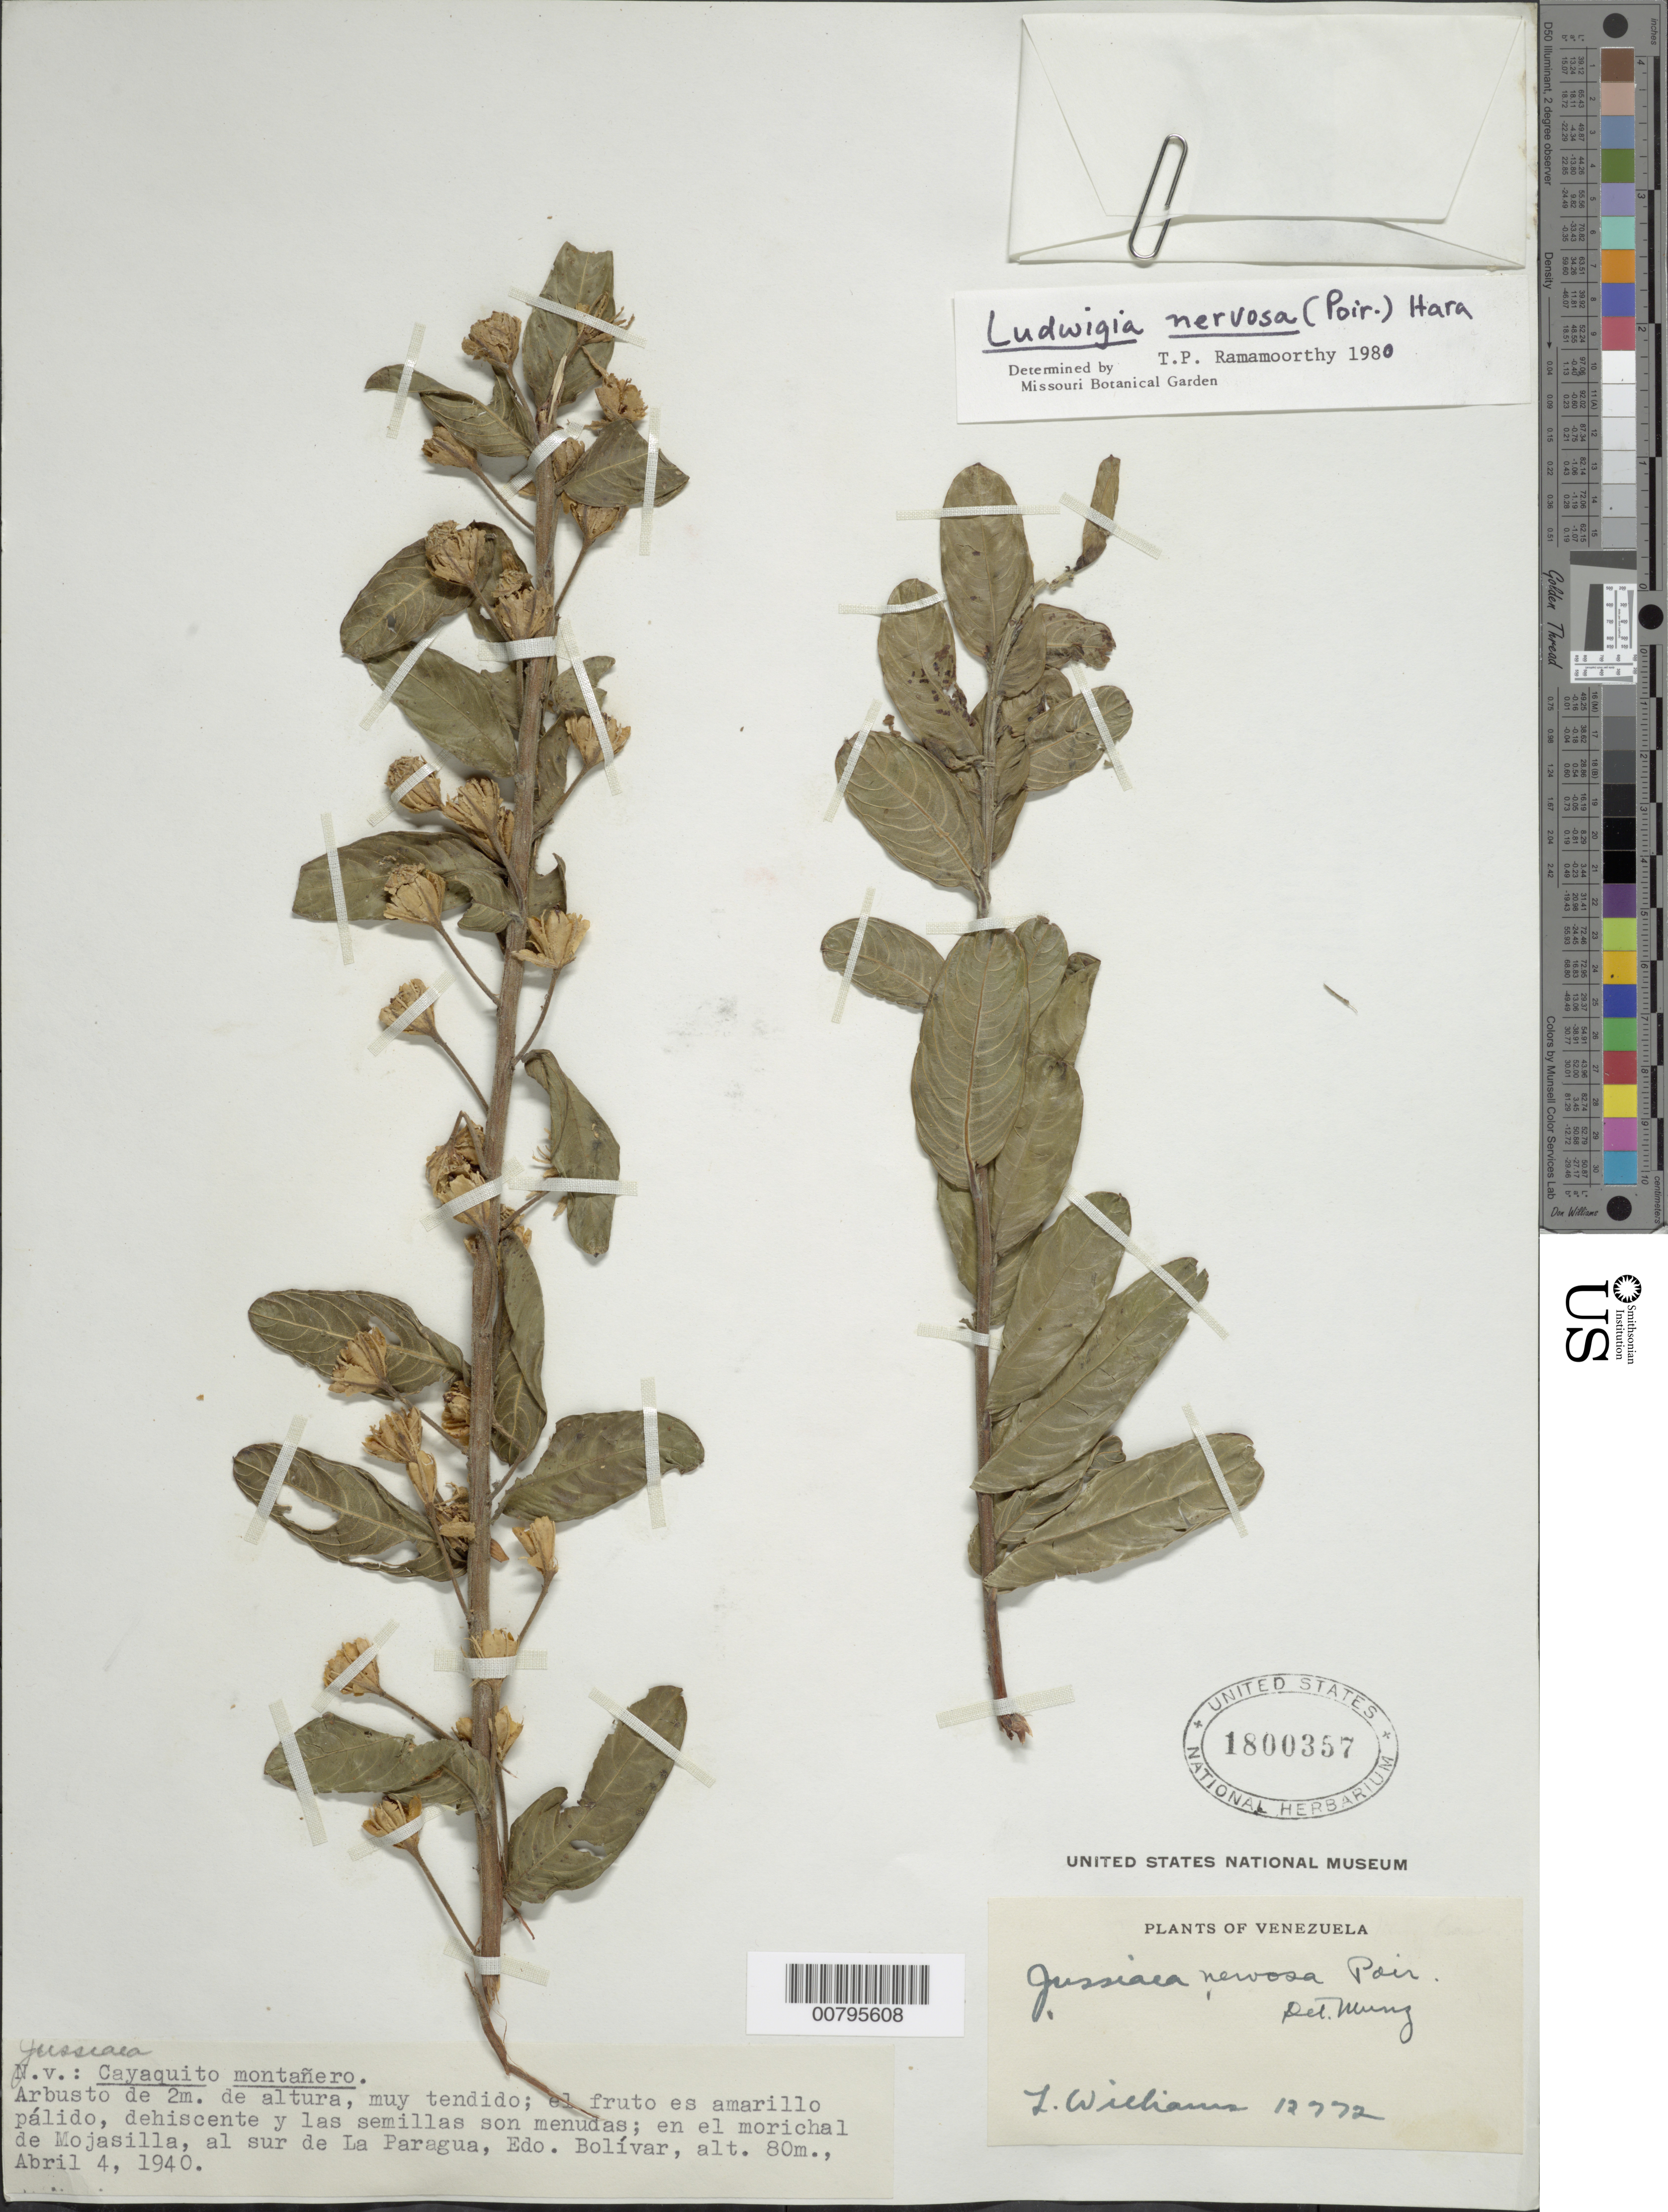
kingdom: Plantae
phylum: Tracheophyta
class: Magnoliopsida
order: Myrtales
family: Onagraceae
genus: Ludwigia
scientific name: Ludwigia nervosa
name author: (Poir.) H. Hara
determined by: Ramamoorthy, T. P.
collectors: Ll. Williams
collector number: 12772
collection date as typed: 4-Apr-40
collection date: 1940-04-04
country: Venezuela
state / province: Bolívar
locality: La Mojasilla, al sur de La Paragua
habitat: Morichal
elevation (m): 80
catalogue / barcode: US 1800357